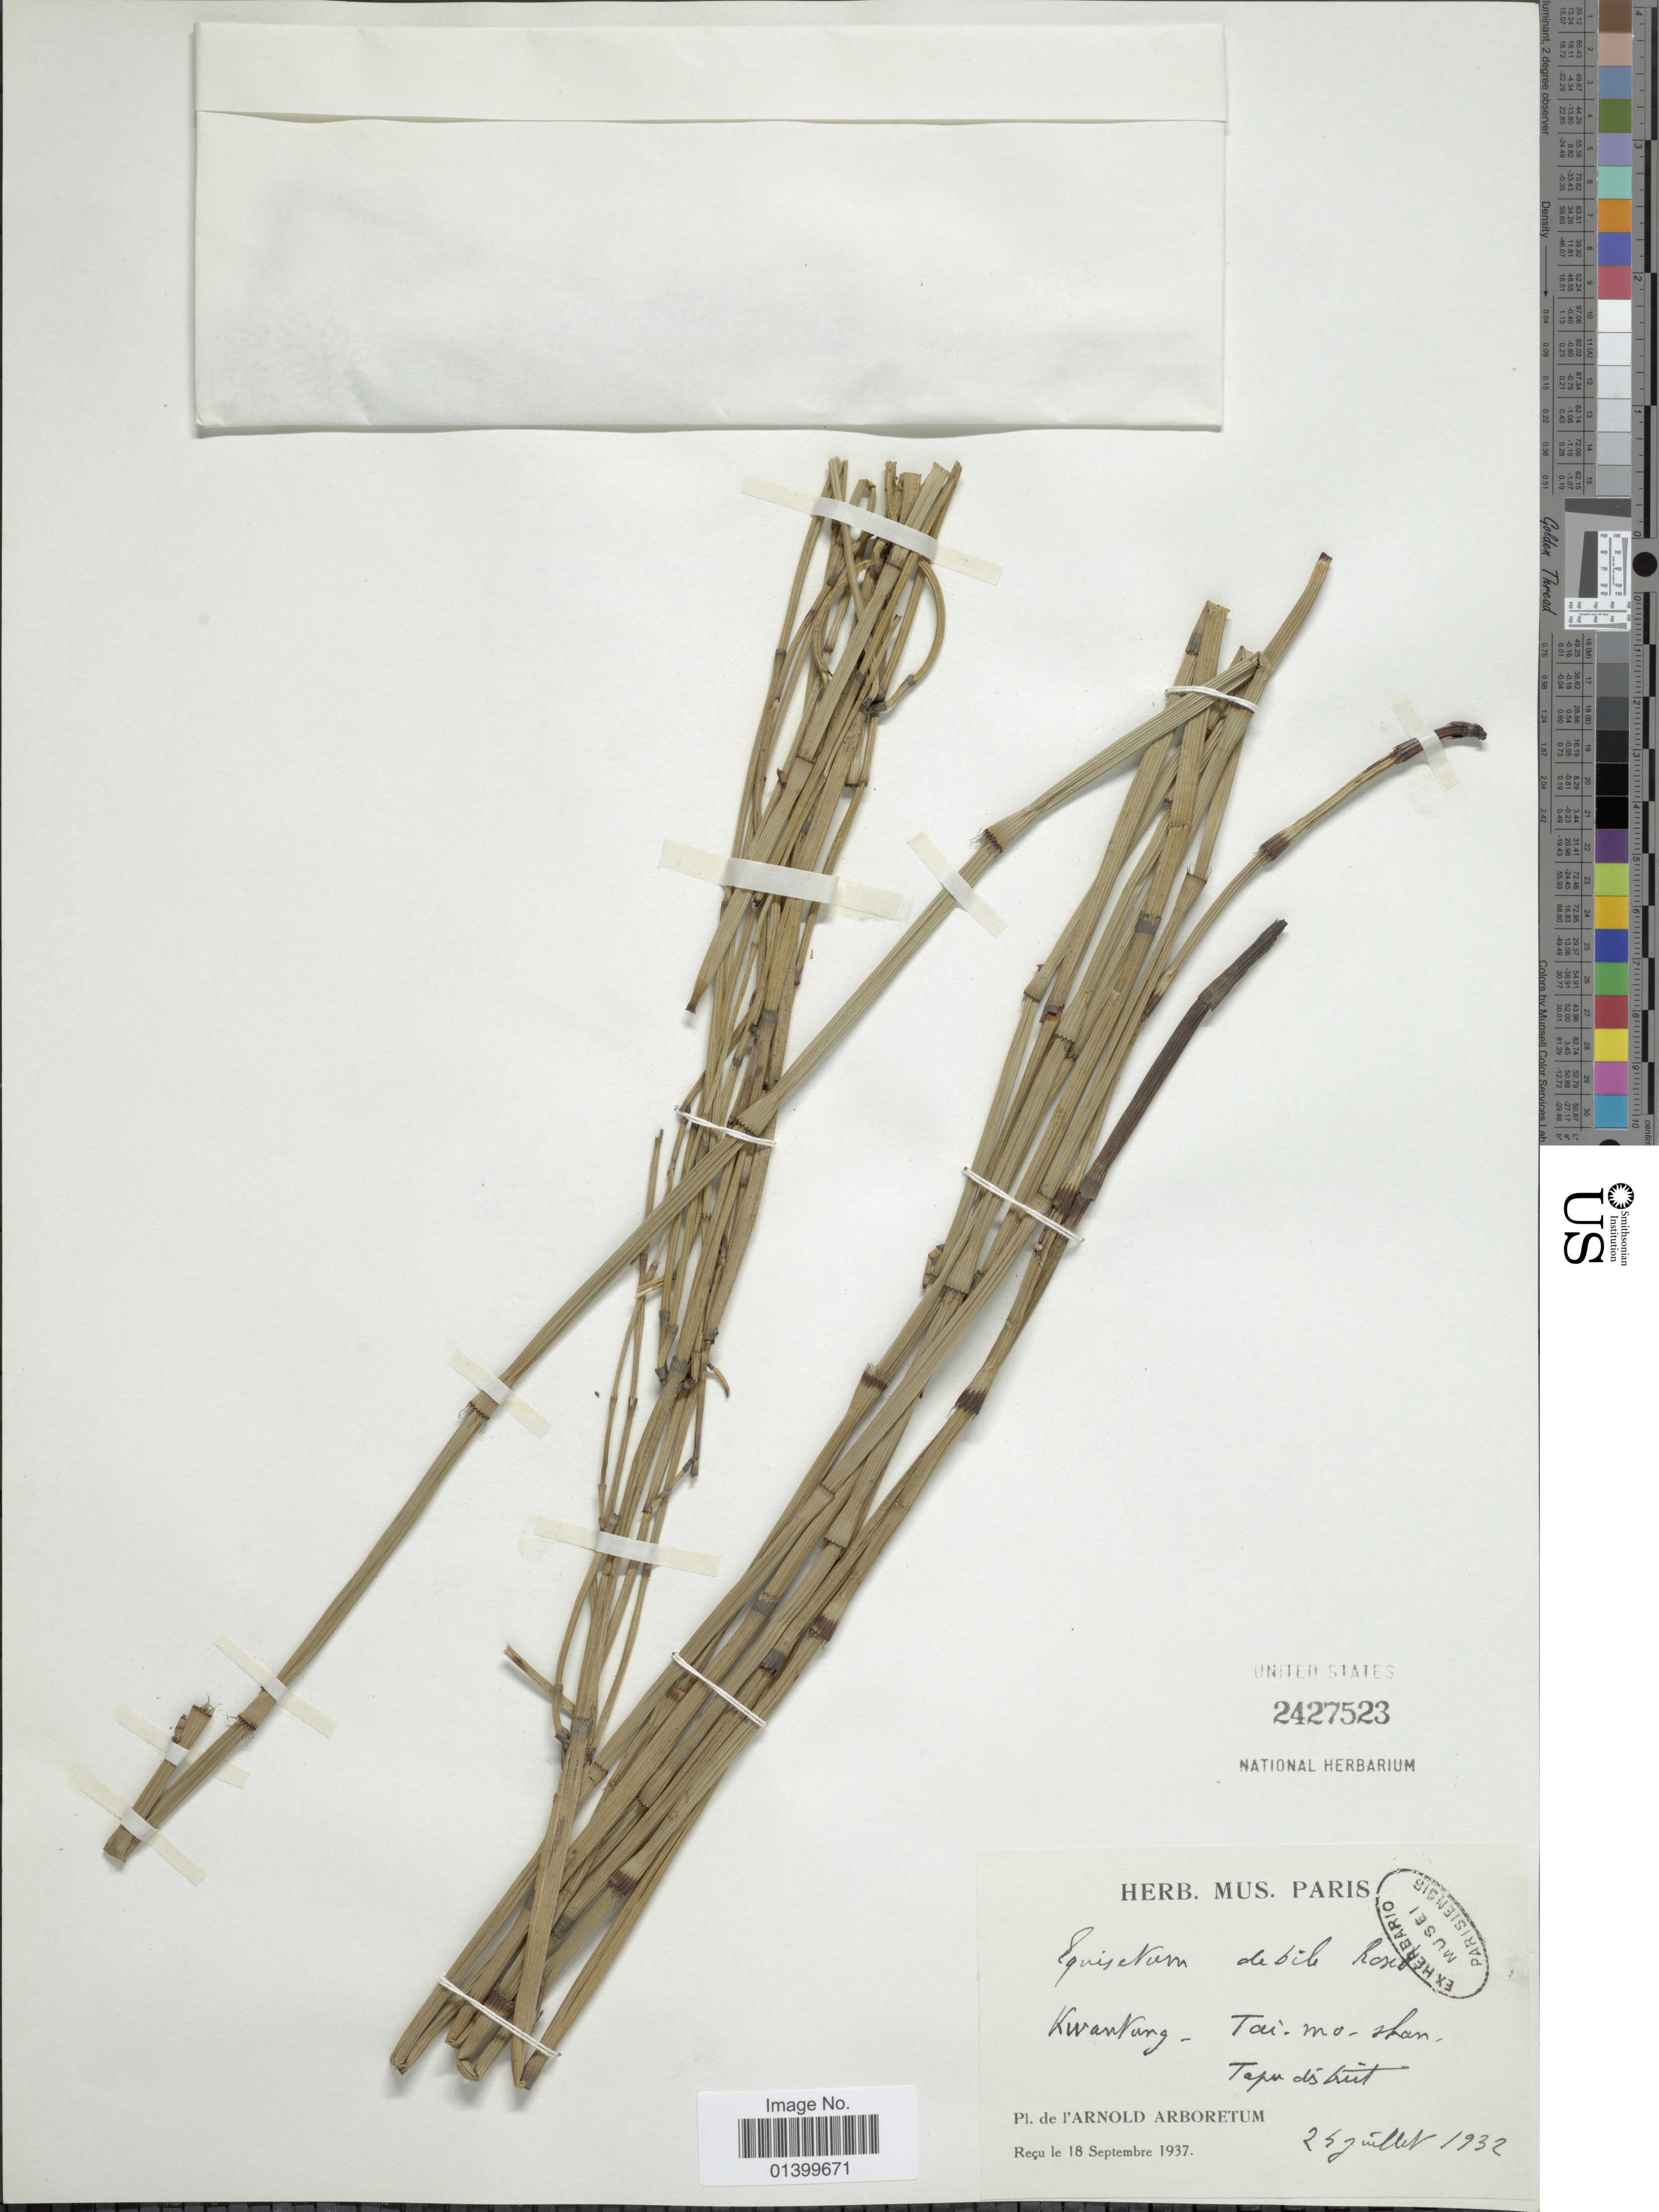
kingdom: Plantae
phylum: Tracheophyta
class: Polypodiopsida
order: Equisetales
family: Equisetaceae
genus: Equisetum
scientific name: Equisetum ramosissimum subsp. debile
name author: (Roxb. ex Vaucher) Hauke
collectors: ex herb. Mus. Paris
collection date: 1932-07-25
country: China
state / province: Guangdong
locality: Kwantung - Tai-Mo Mountain, Tapu district.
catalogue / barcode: US 2427523